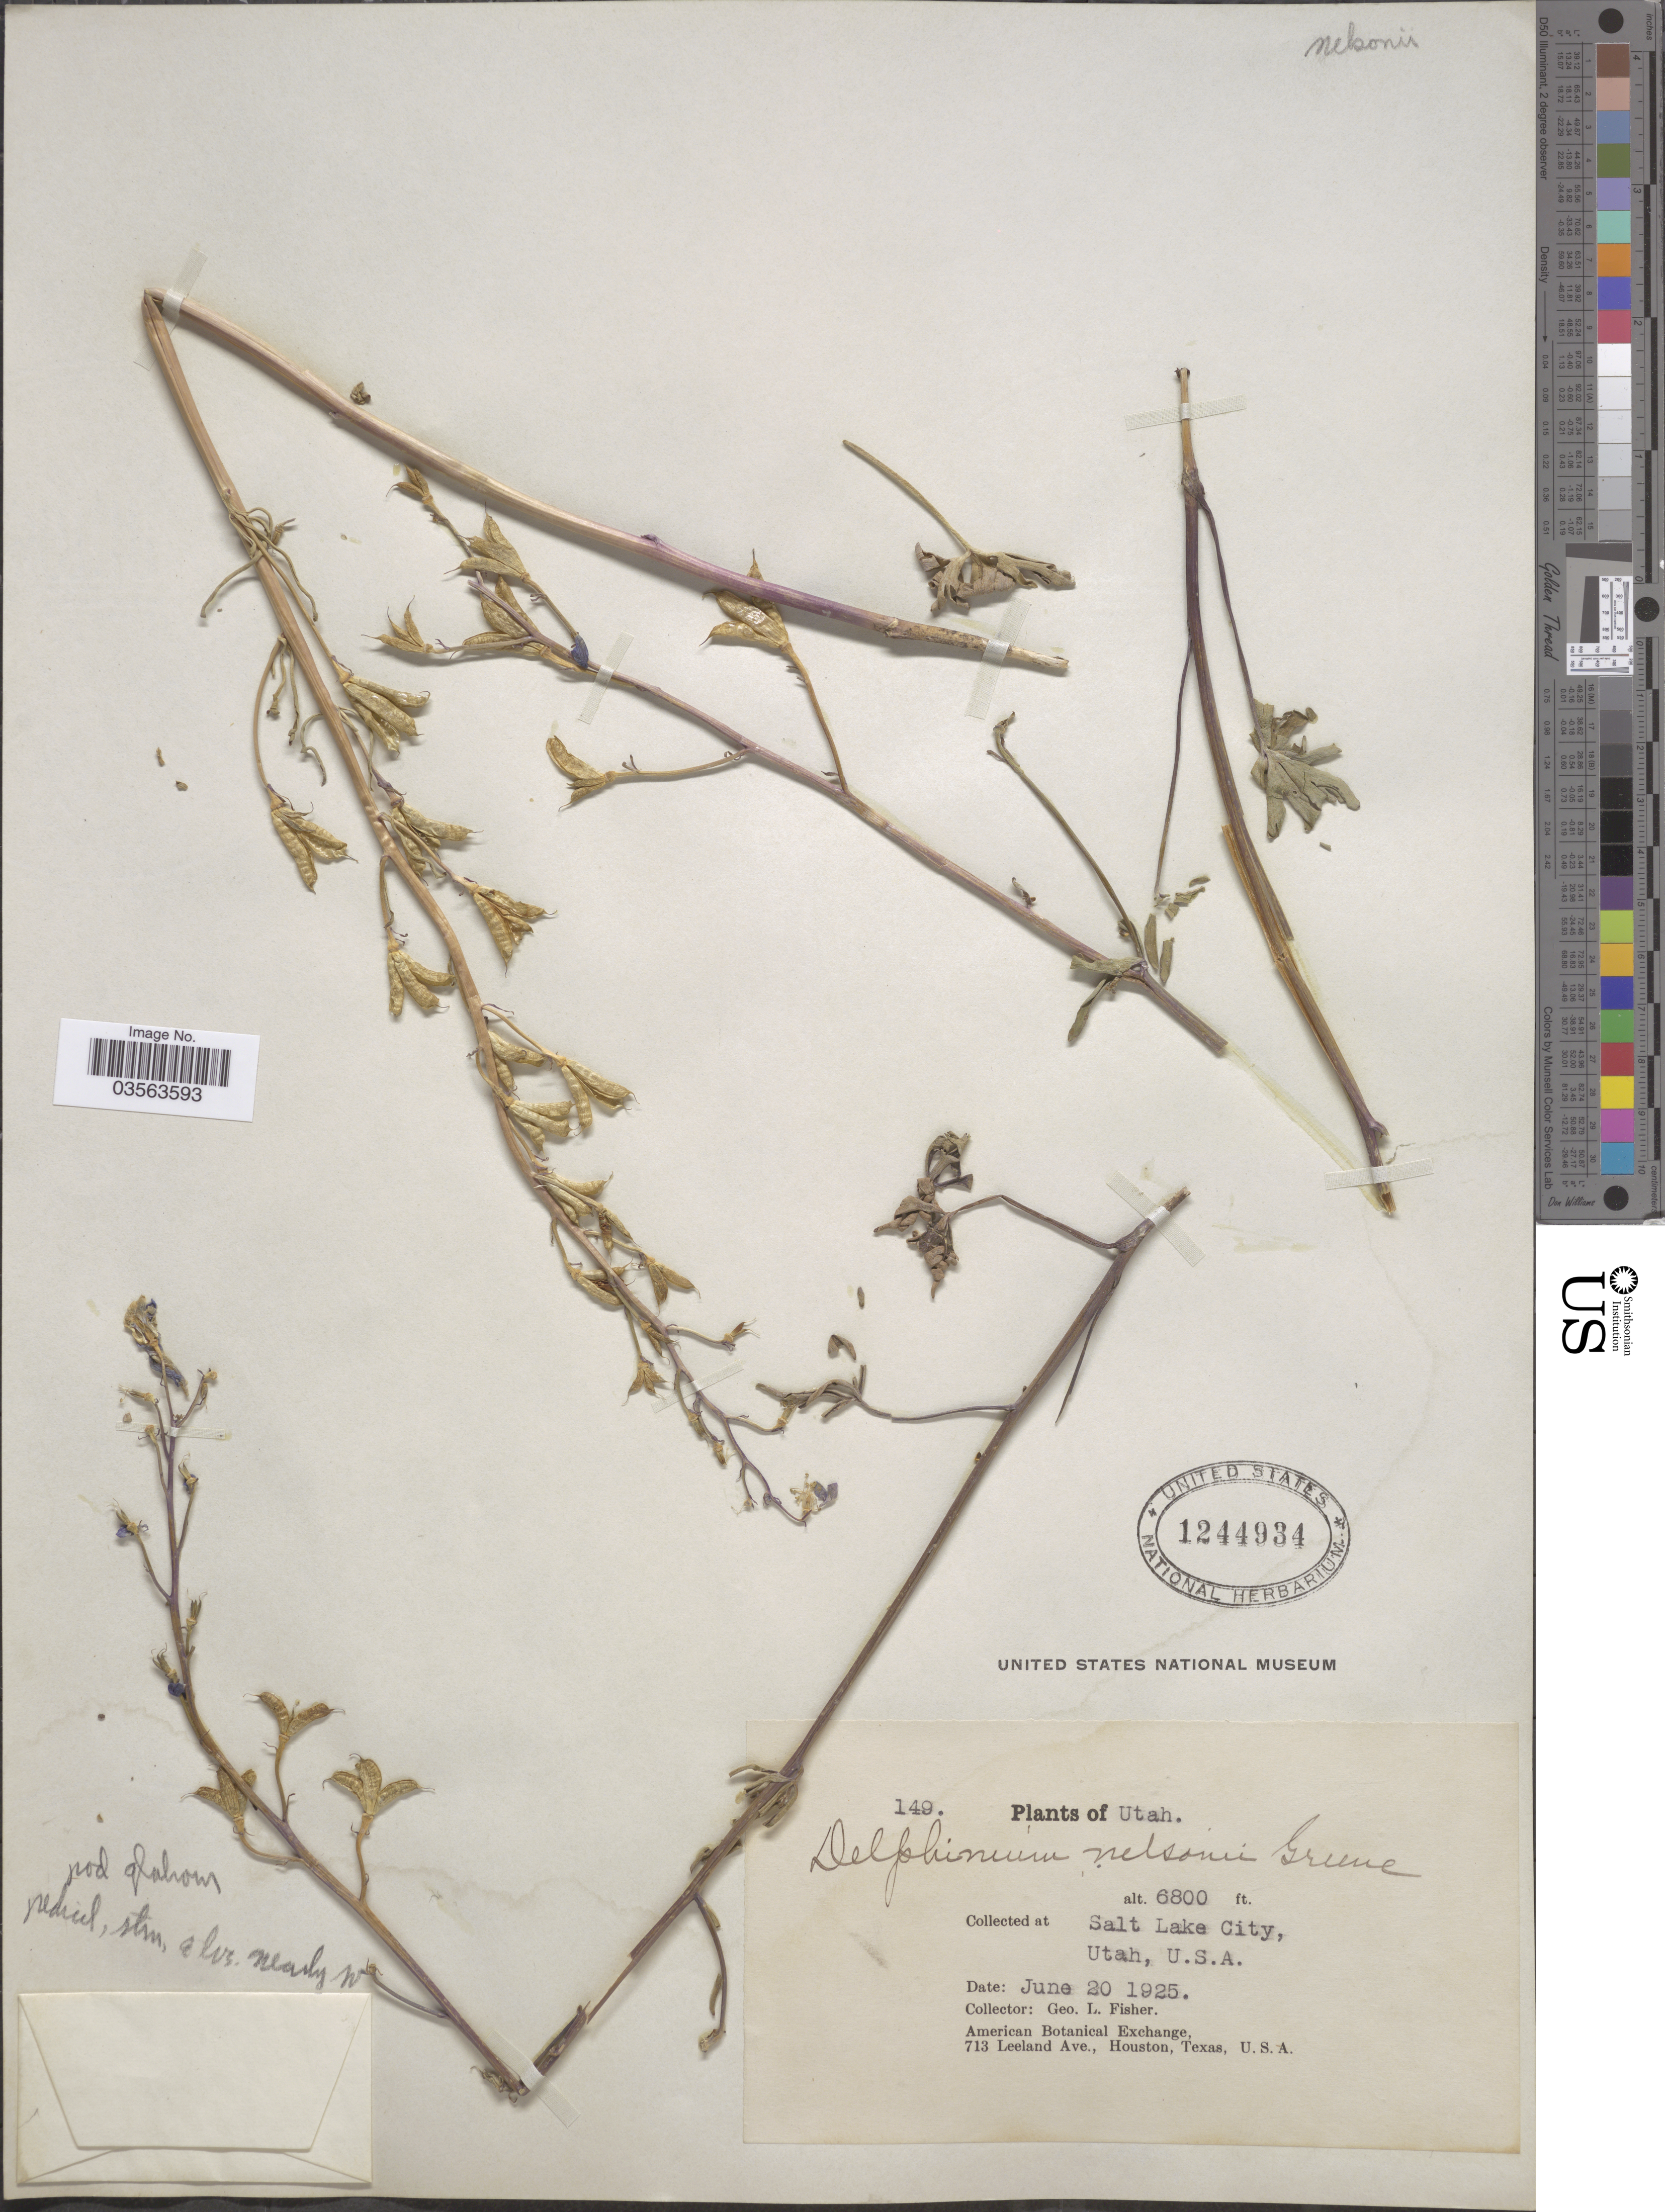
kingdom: Plantae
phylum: Tracheophyta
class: Magnoliopsida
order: Ranunculales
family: Ranunculaceae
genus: Delphinium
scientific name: Delphinium nelsonii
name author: Greene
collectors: G. L. Fisher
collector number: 149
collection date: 1925-06-20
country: United States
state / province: Utah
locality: Salt Lake City.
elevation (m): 2073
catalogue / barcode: US 1244934